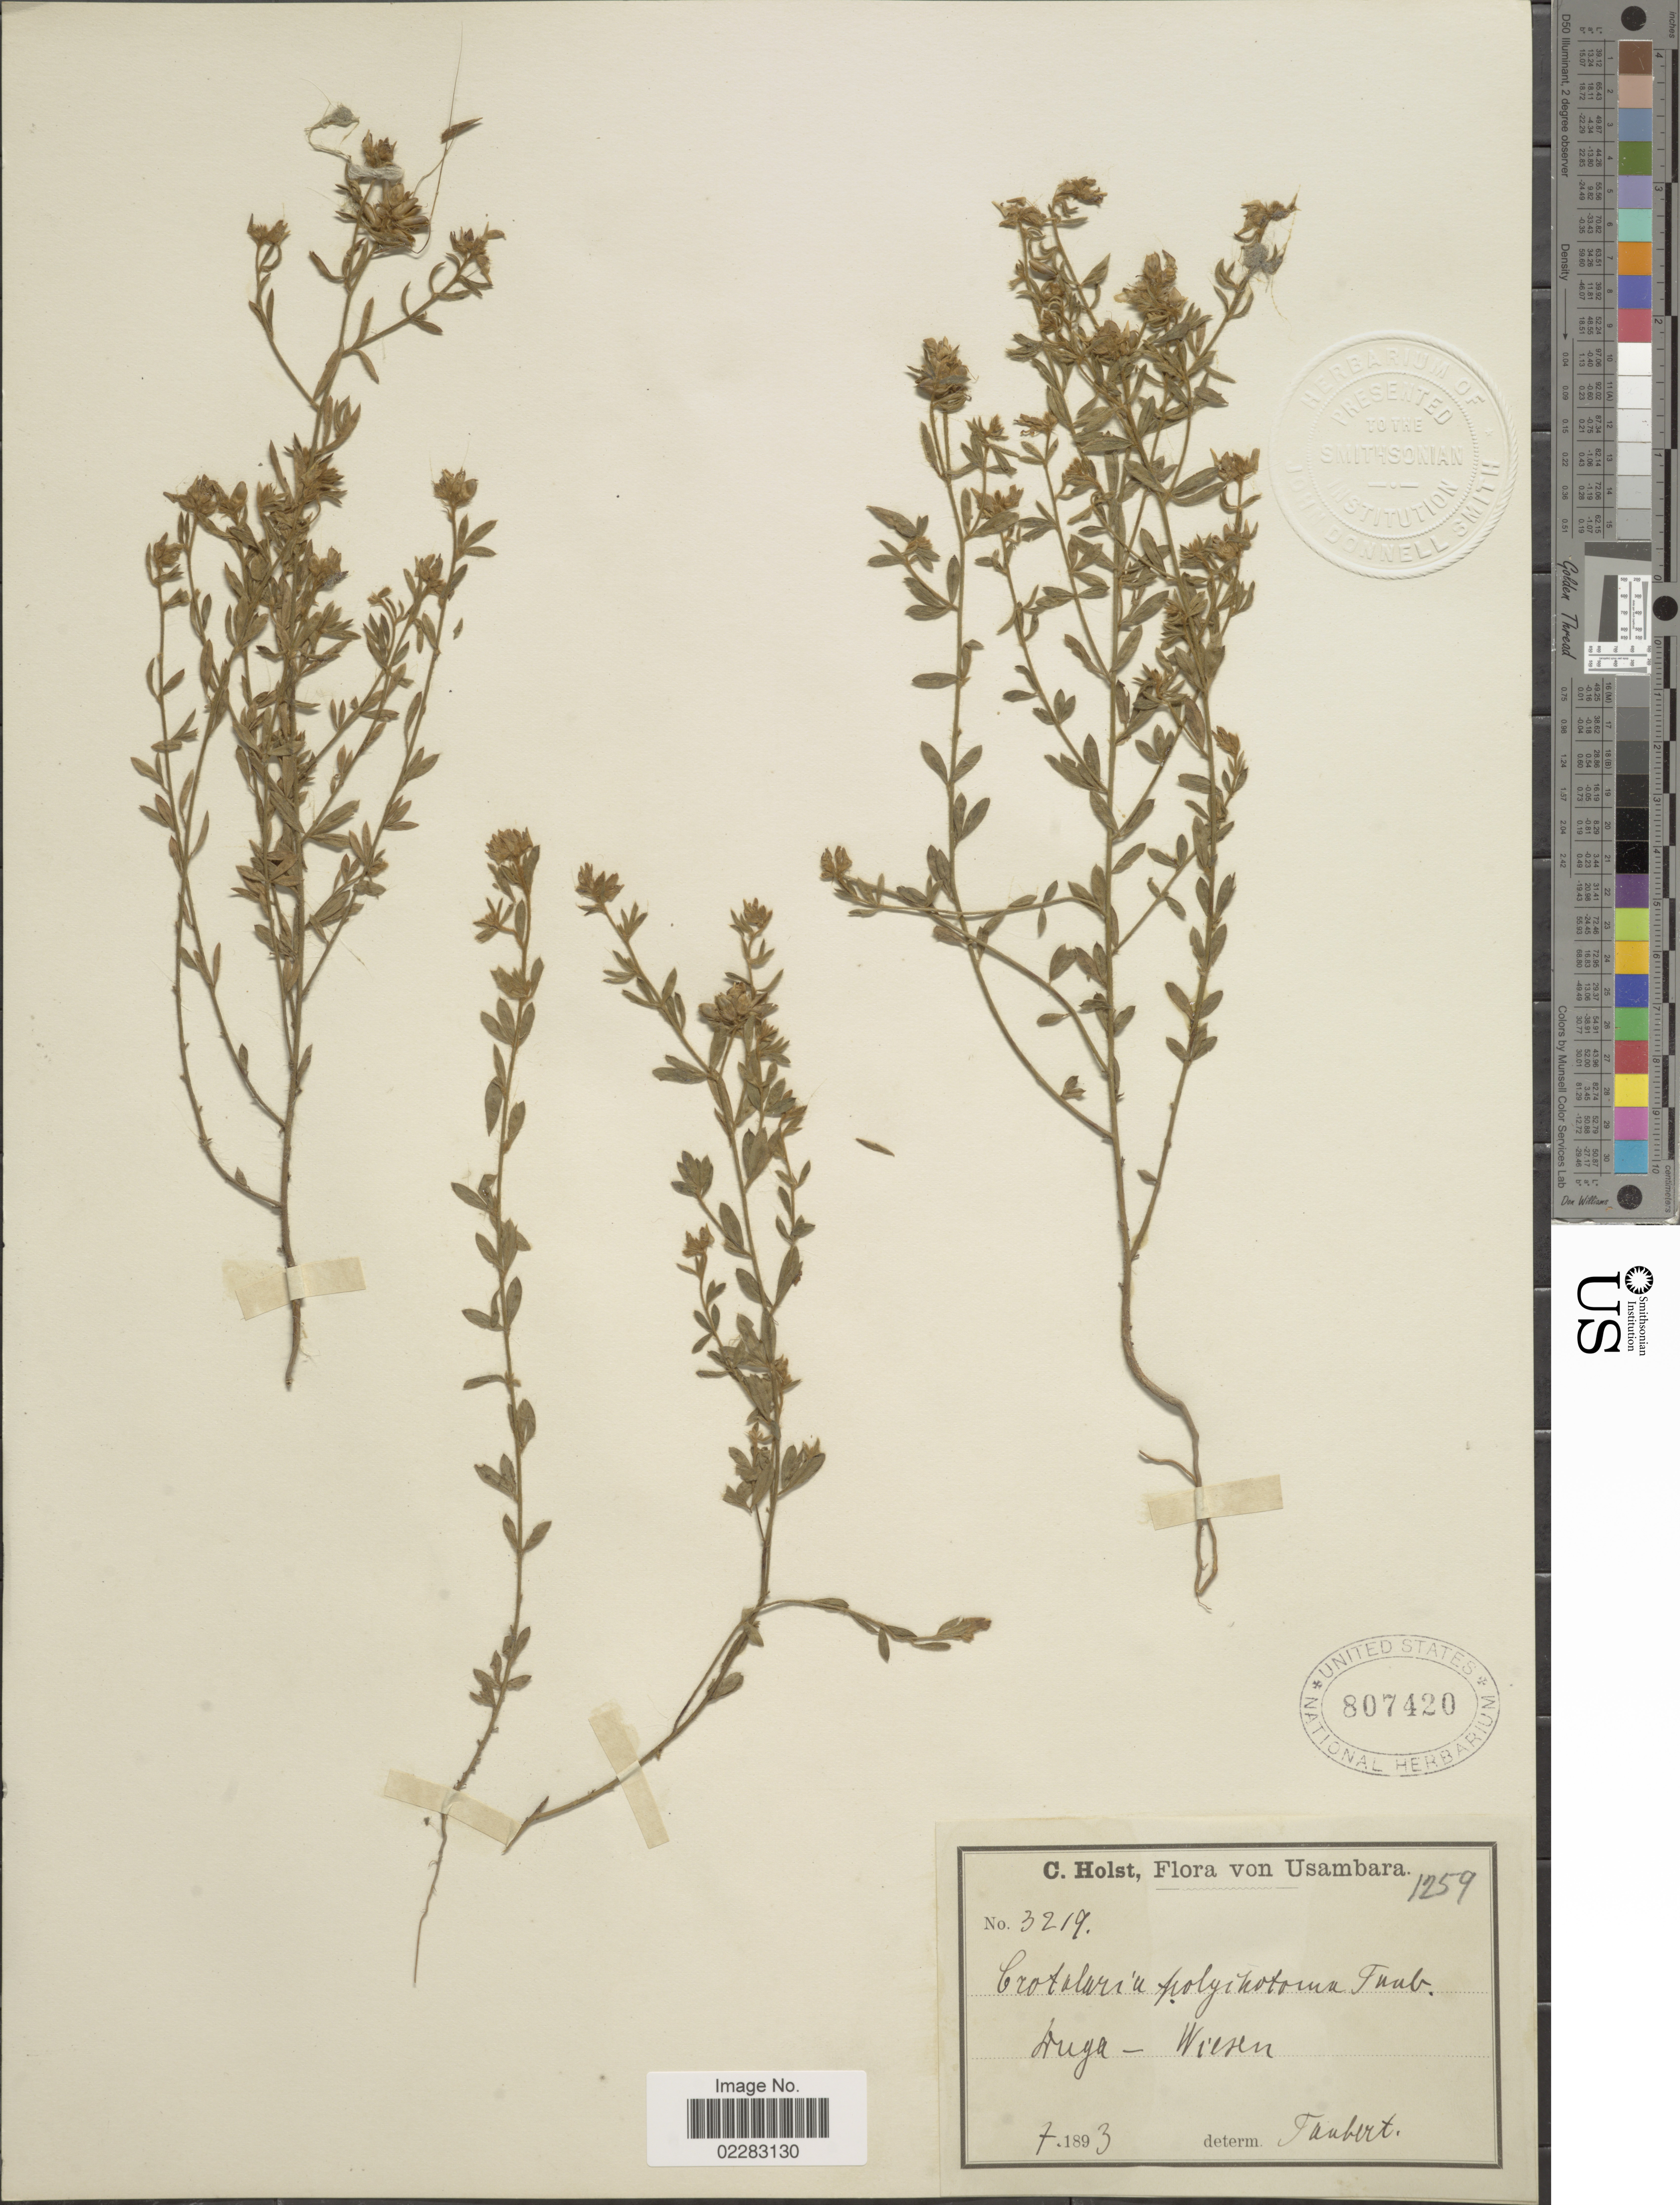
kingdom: Plantae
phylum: Tracheophyta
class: Magnoliopsida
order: Fabales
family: Fabaceae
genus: Crotalaria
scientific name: Crotalaria polychotoma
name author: Taub. ex Engl.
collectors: C. H. Holst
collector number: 3219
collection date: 1893-07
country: Tanzania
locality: Usambara, Duga.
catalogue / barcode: US 807420